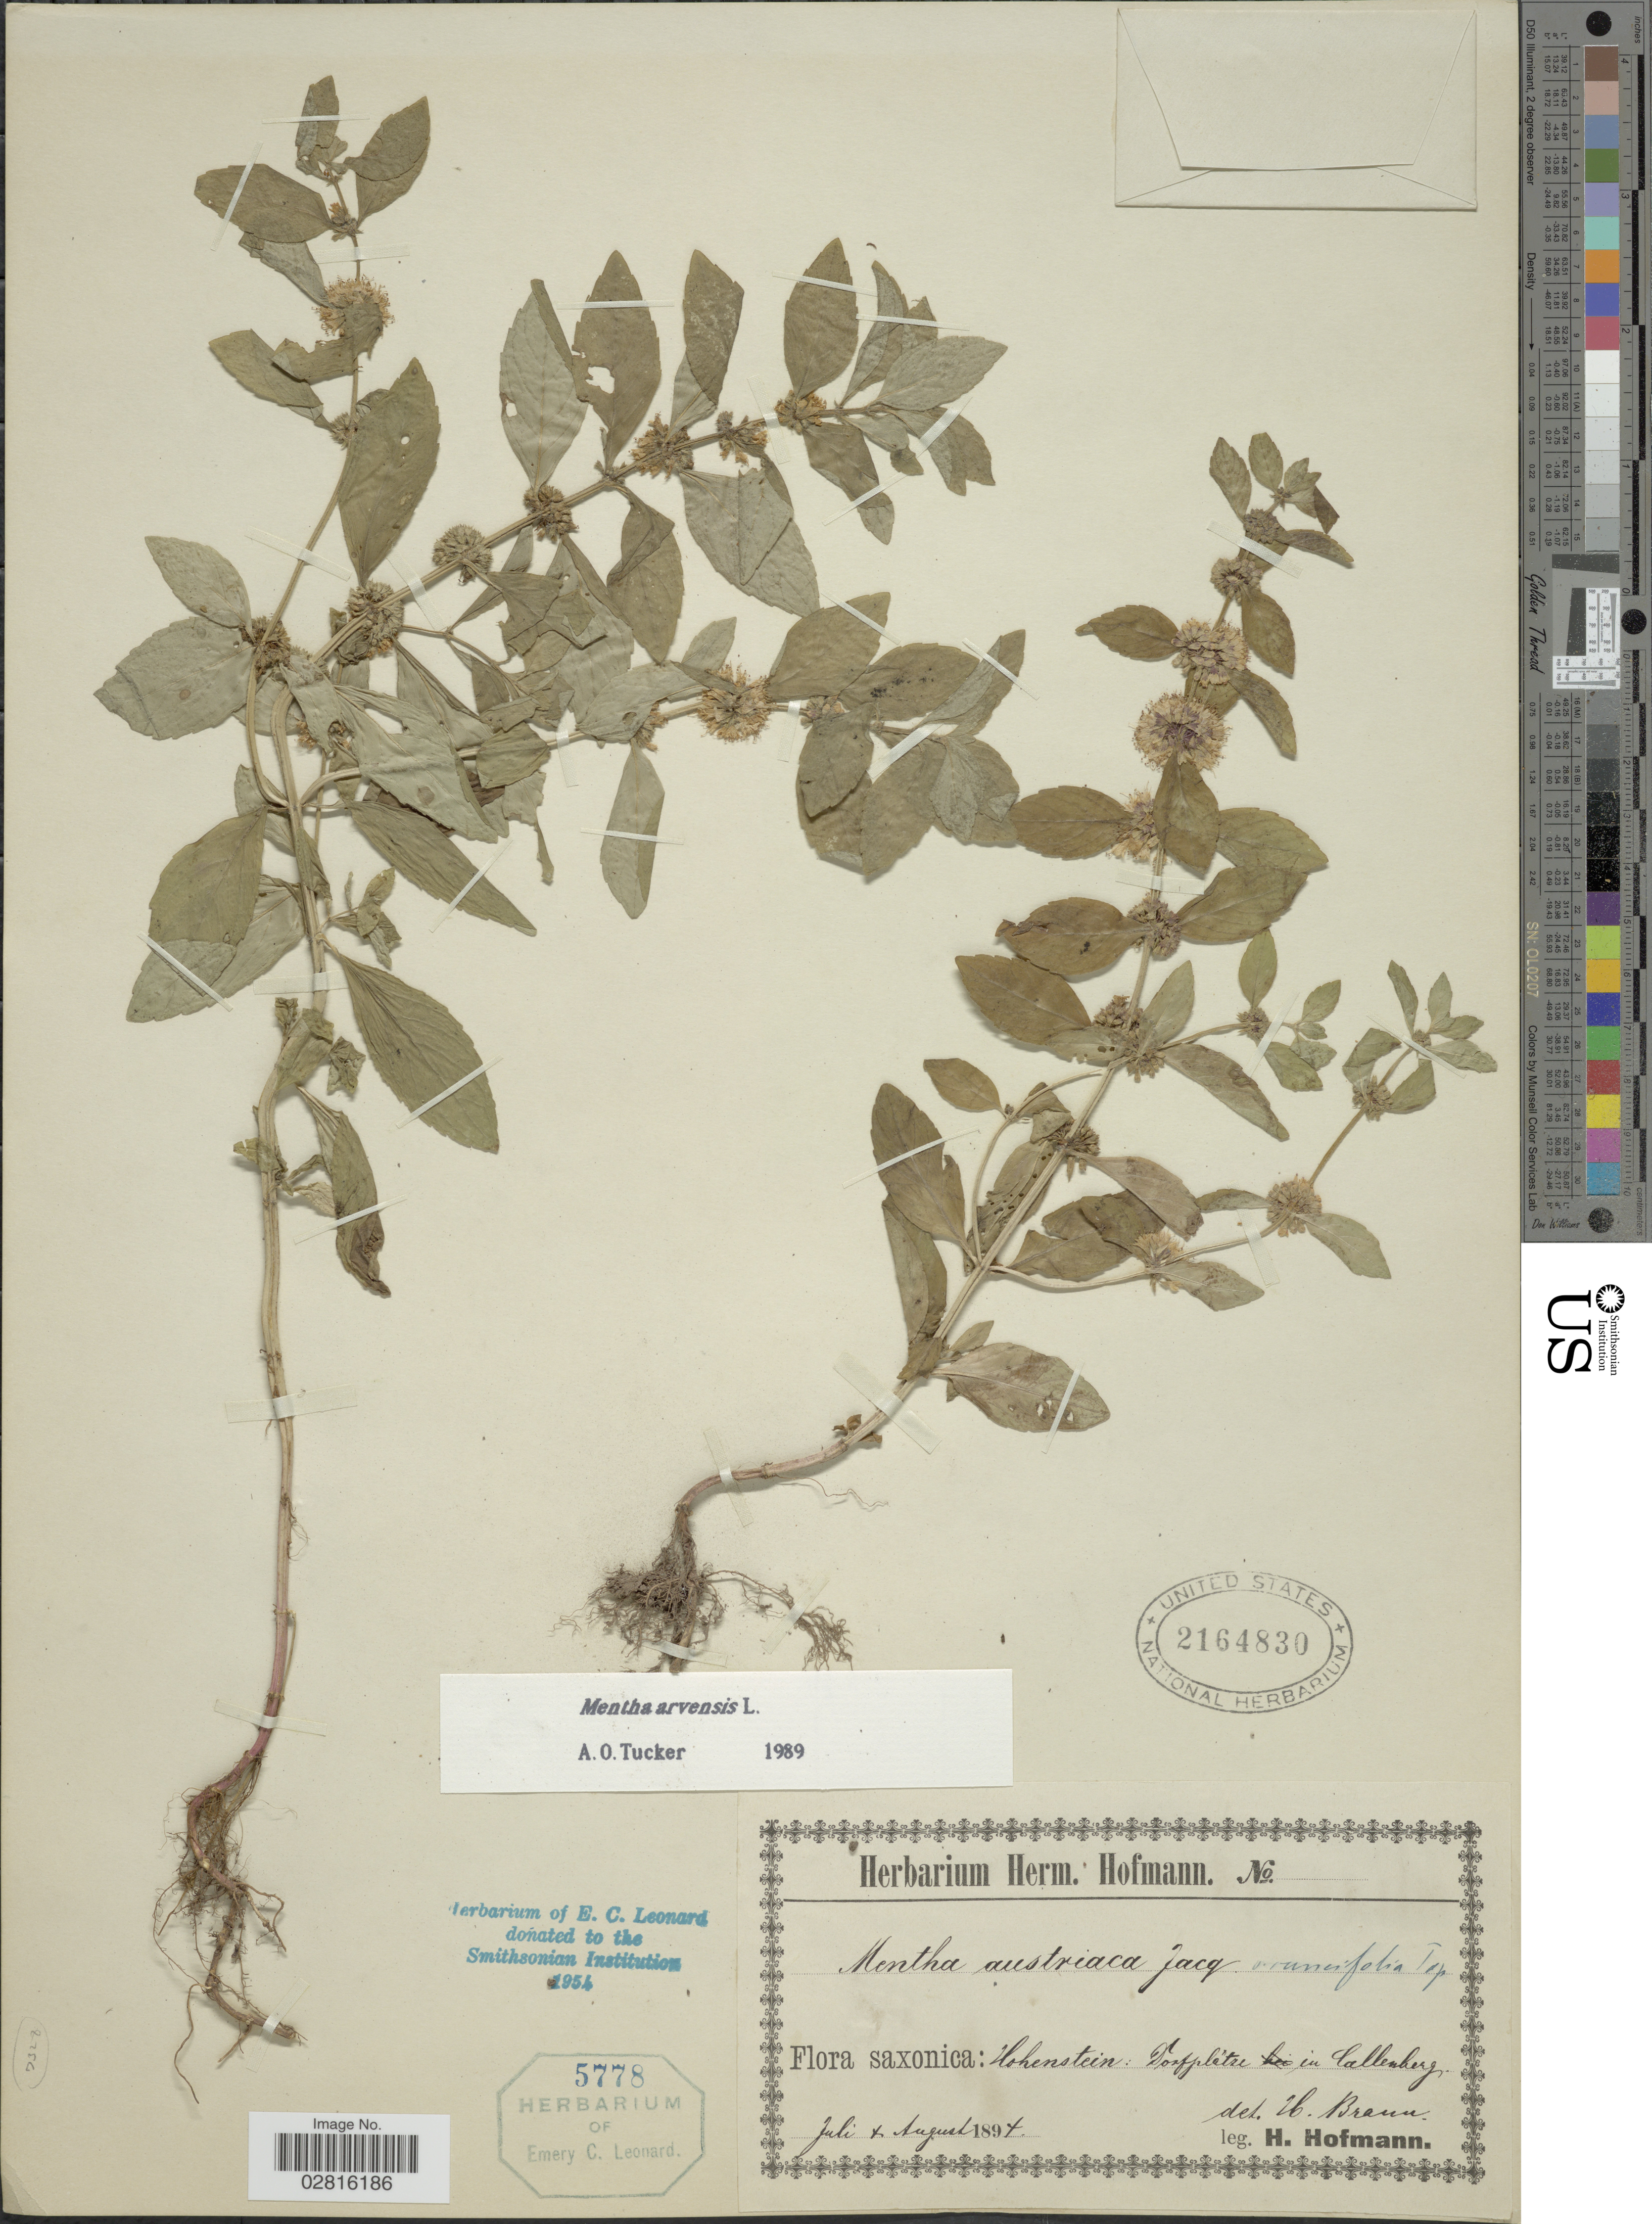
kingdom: Plantae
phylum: Tracheophyta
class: Magnoliopsida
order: Lamiales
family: Lamiaceae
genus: Mentha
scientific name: Mentha arvensis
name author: L.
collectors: H. Hofmann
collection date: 1894-07/1894-08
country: Germany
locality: Saxonica: Hohenstein: Dorfplätze in Callenberg.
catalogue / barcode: US 2164830